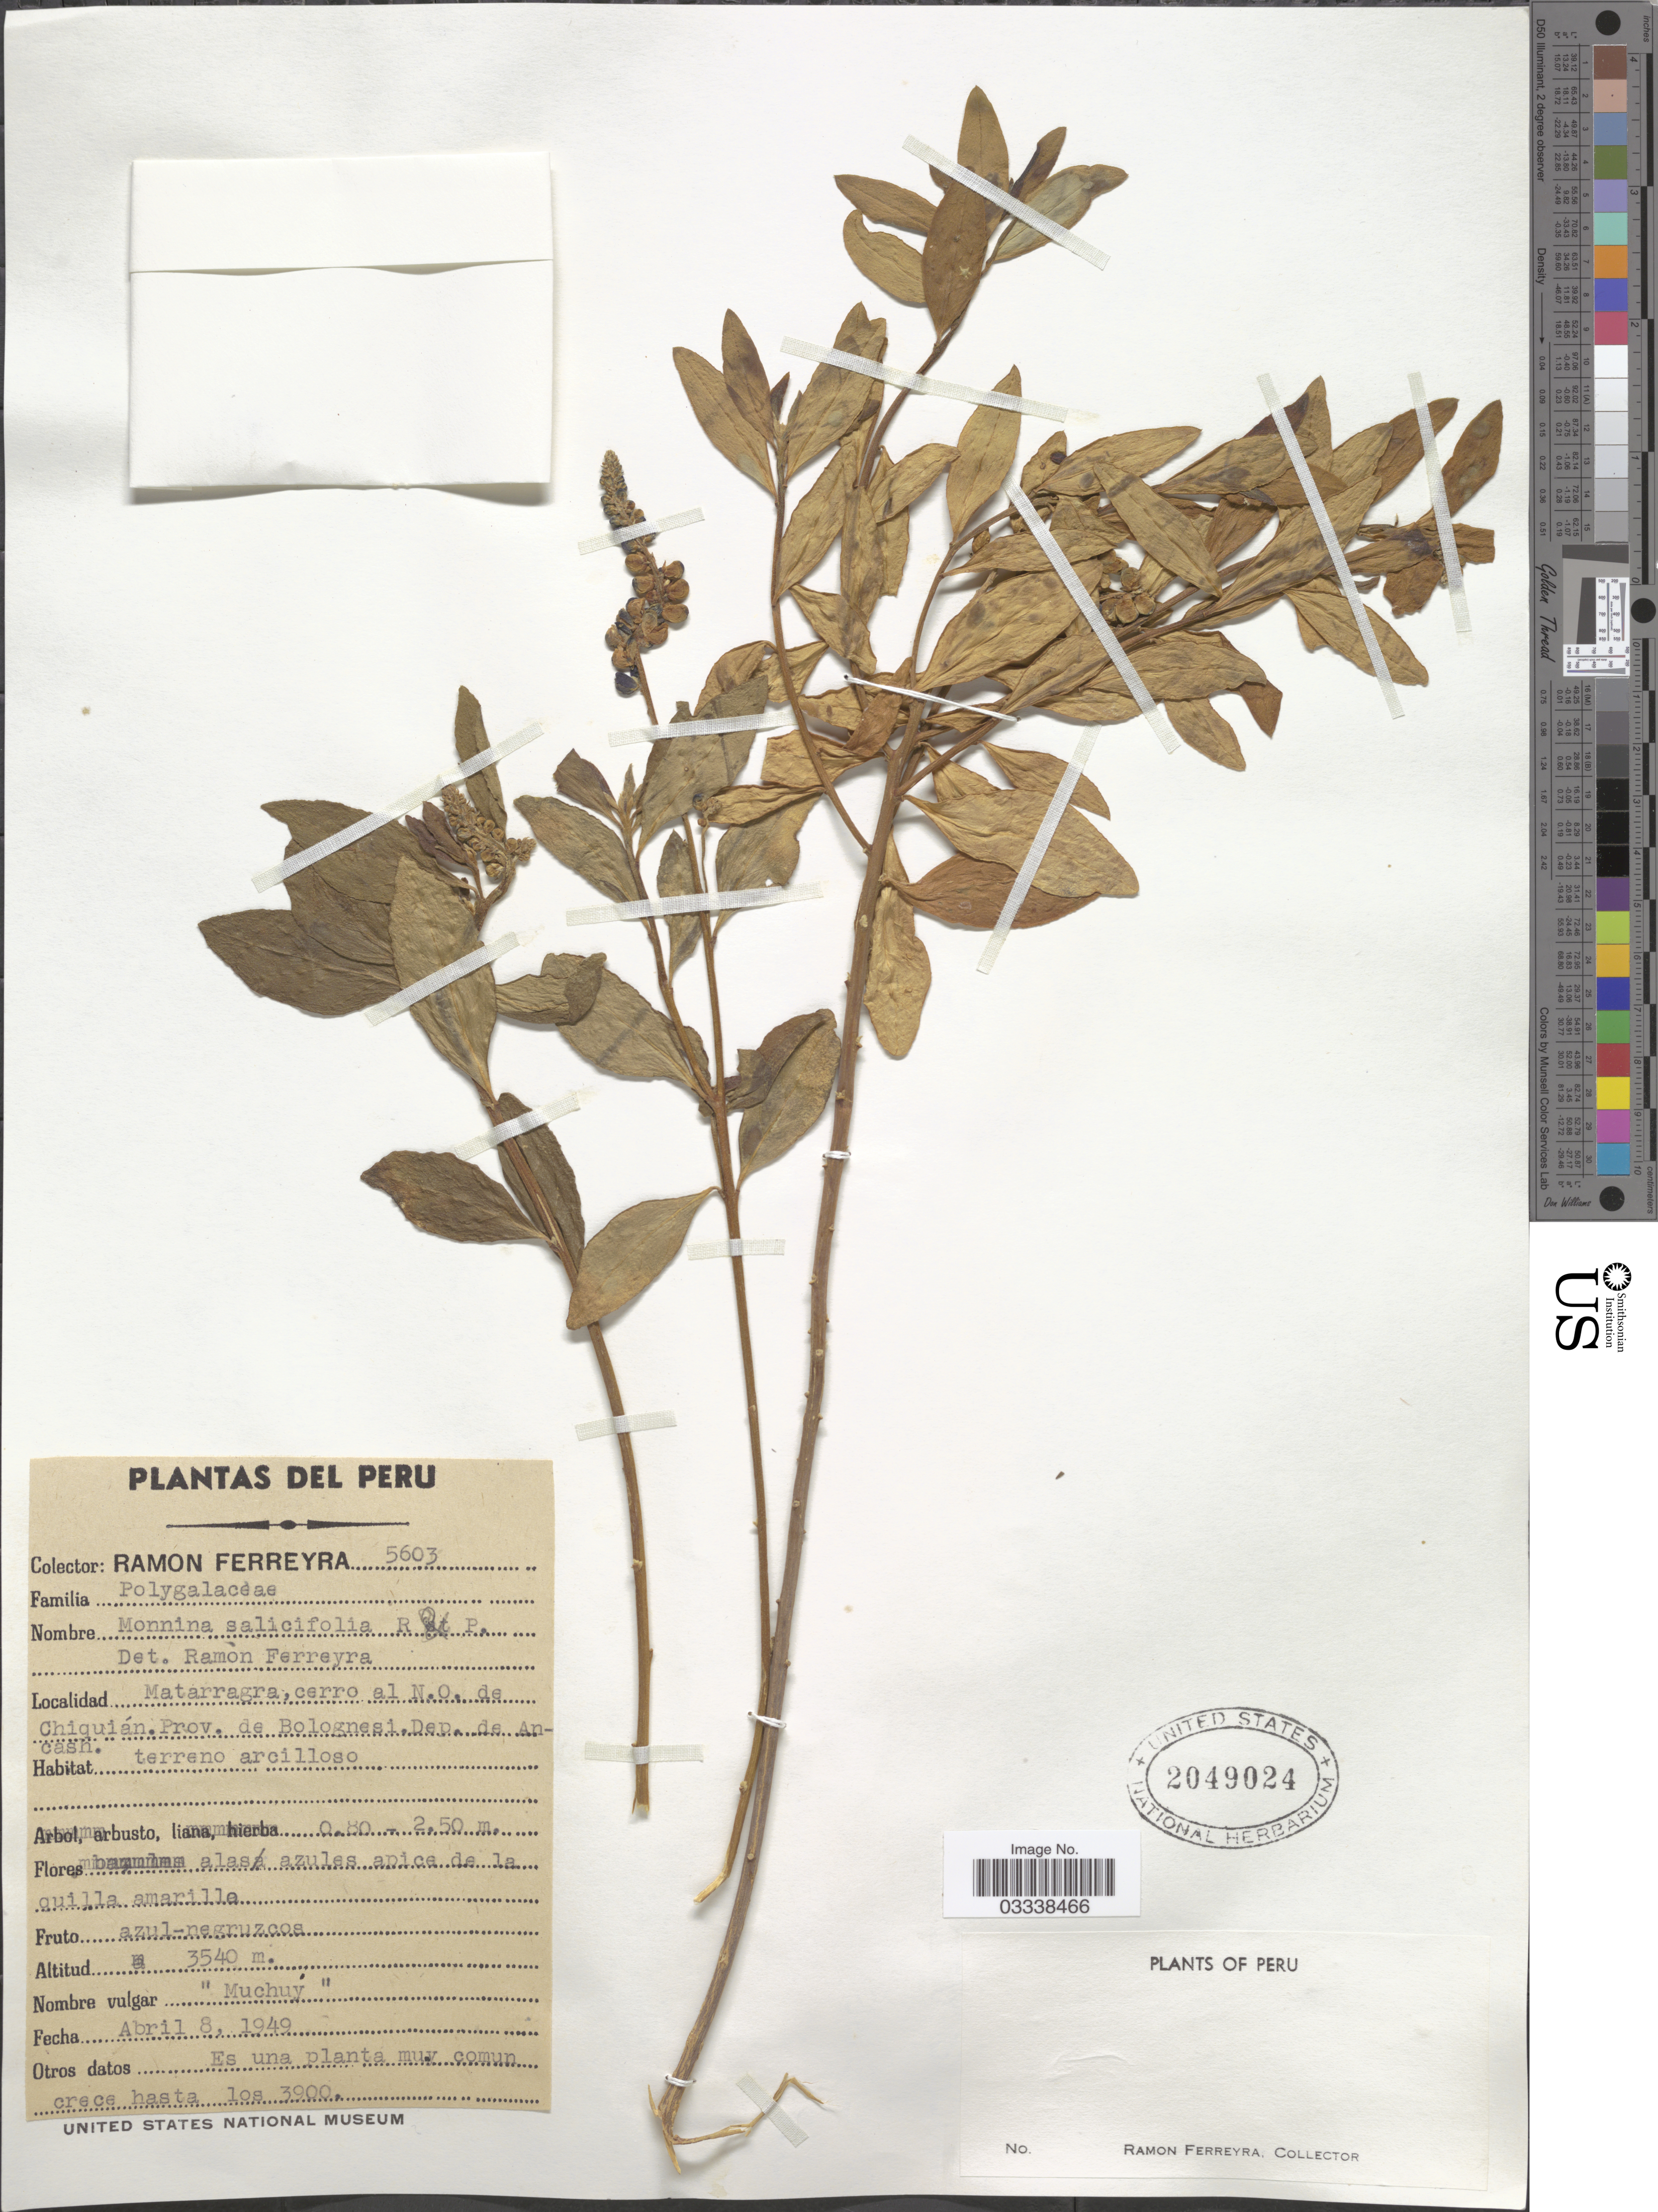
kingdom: Plantae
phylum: Tracheophyta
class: Magnoliopsida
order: Fabales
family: Polygalaceae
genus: Monnina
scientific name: Monnina salicifolia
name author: Ruiz & Pav.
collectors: R. A. Ferreyra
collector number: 5603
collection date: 1949-04-08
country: Peru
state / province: Ancash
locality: Matarragra, Cerro al N.O. de Chiquián. Prov. de Bolognesi, Dep. de Ancash.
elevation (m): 3540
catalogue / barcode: US 2049024